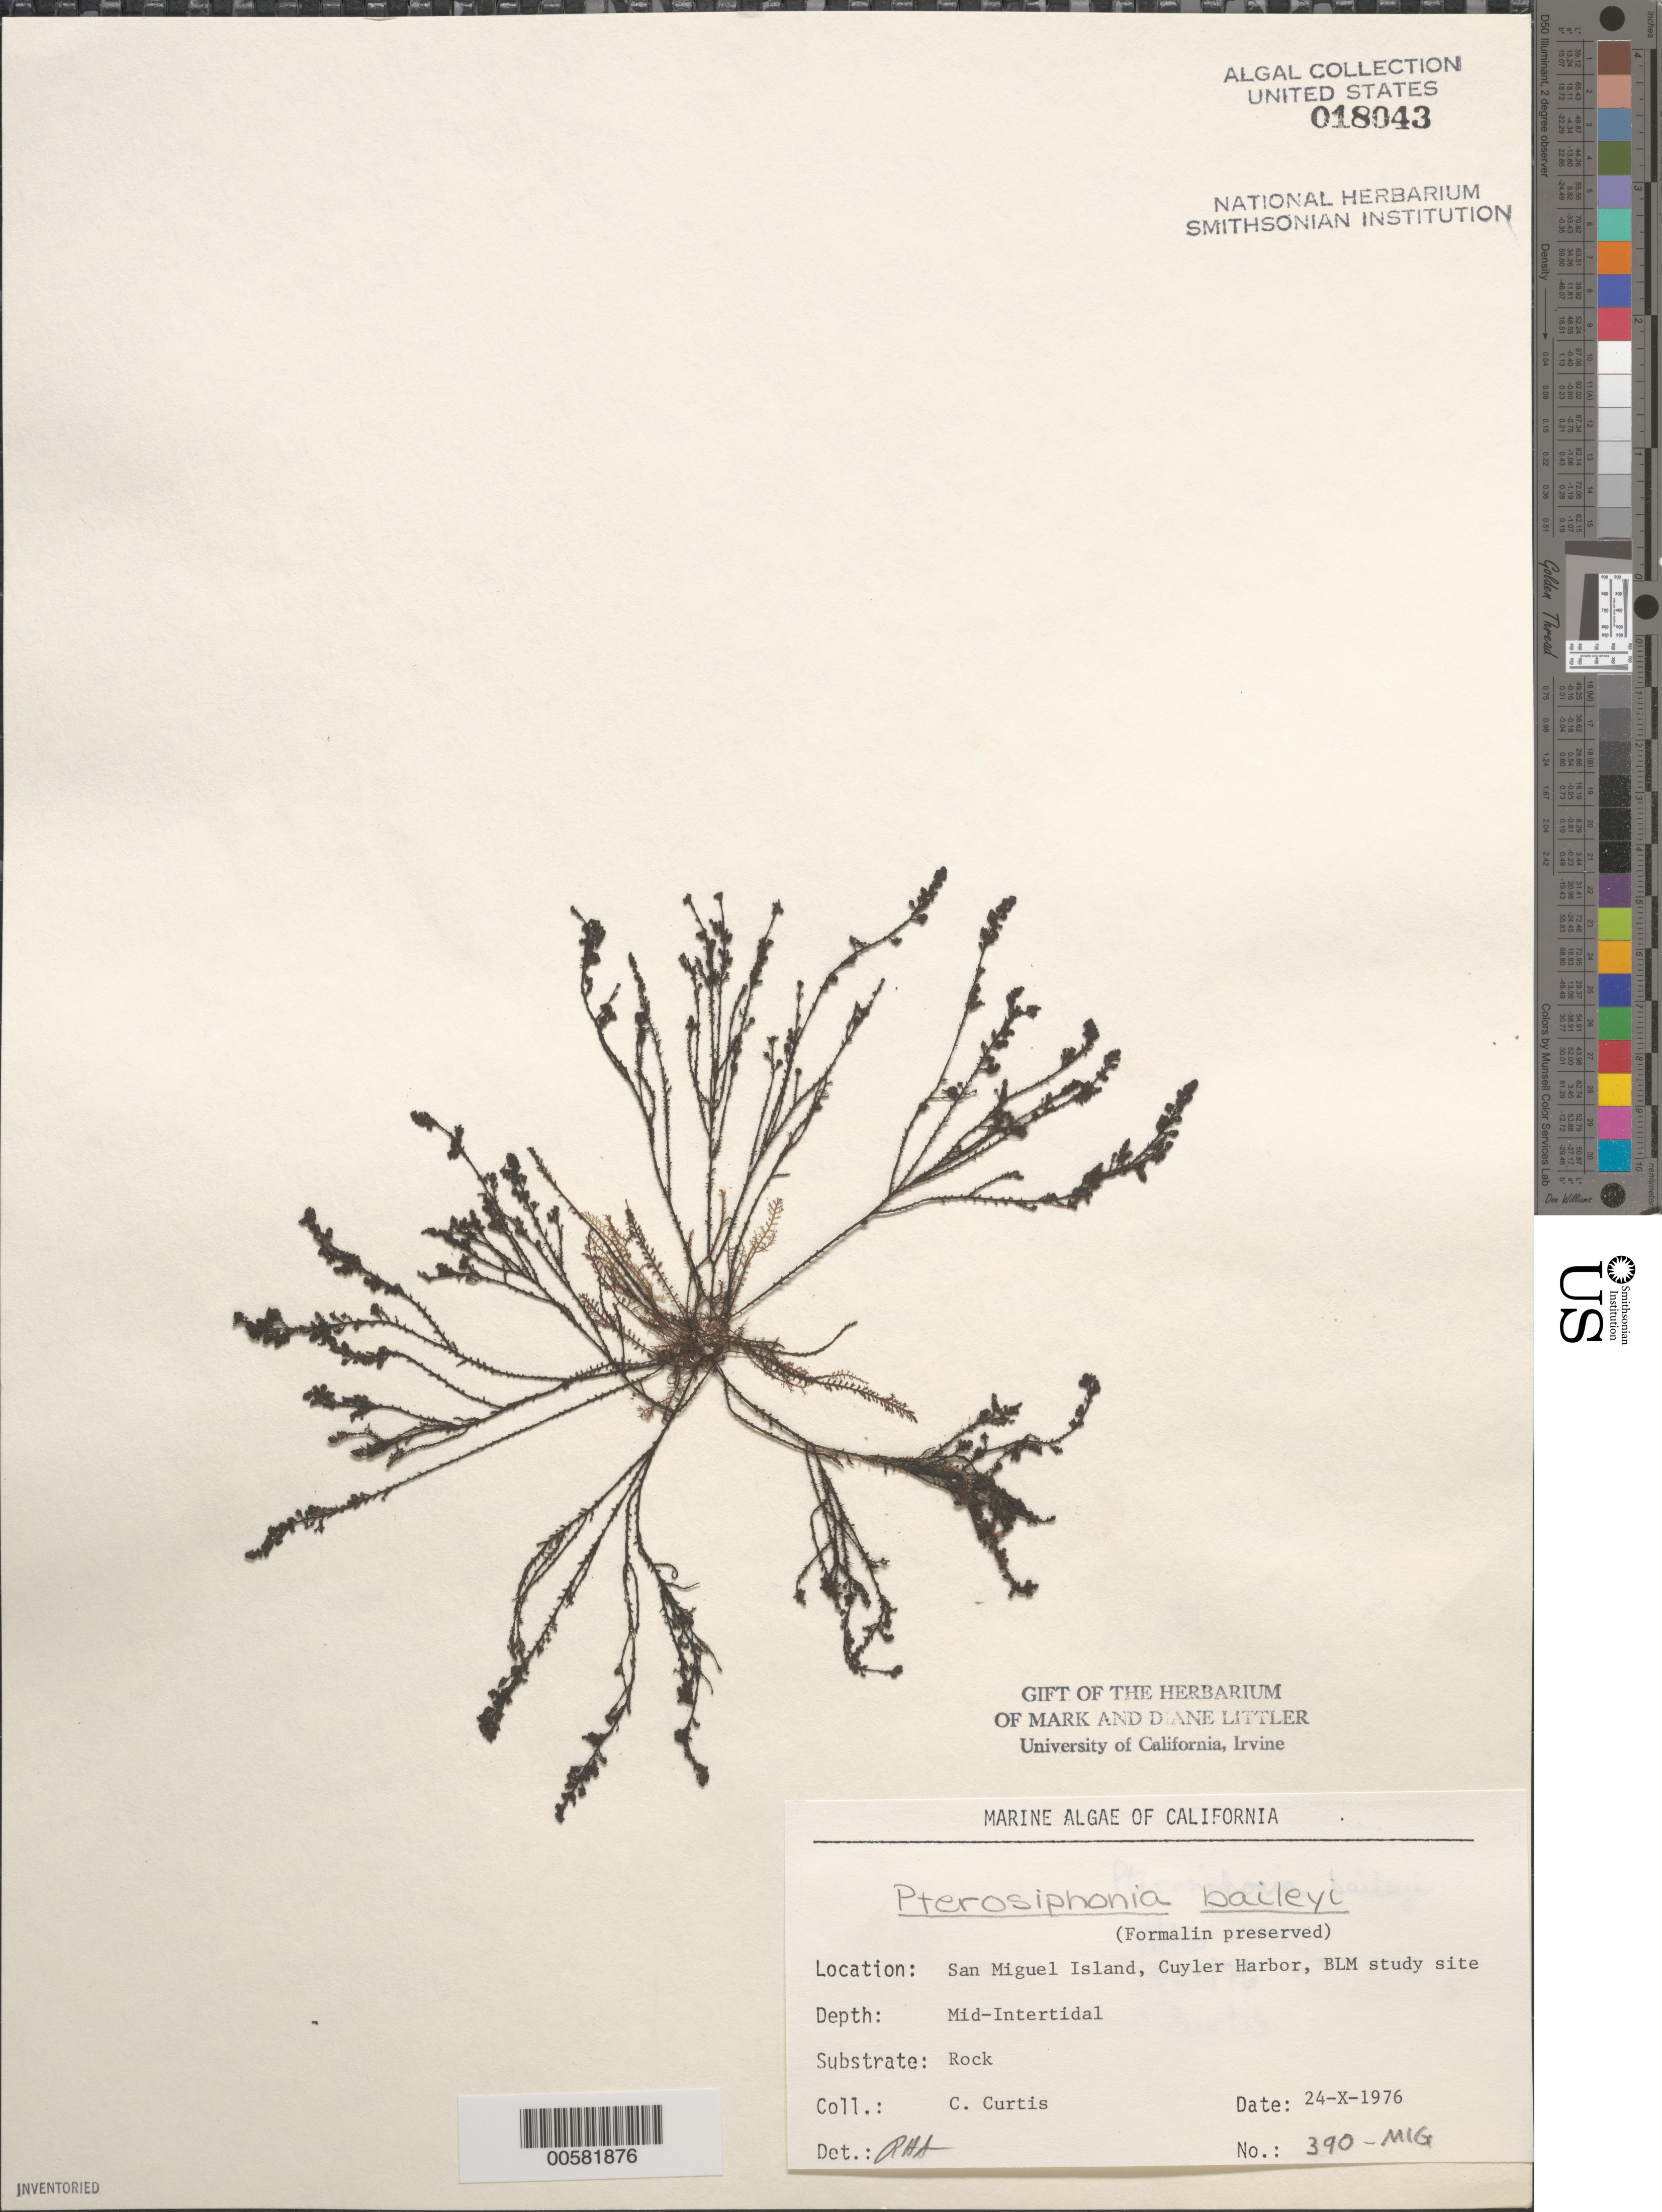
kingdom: Plantae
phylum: Rhodophyta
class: Florideophyceae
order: Ceramiales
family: Rhodomelaceae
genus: Symphyocladiella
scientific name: Symphyocladiella baileyi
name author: (Harvey) D.E.Bustamante et al.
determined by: Algae name updating Project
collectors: C. Curtis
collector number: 390-mig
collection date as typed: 24 Oct 1976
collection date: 1976-10-24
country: United States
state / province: California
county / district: Santa Barbara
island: San Miguel Island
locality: Cuyler Harbor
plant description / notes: BLM-SOCALBIGHT Rocky Intertidal Survey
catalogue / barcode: US 18043